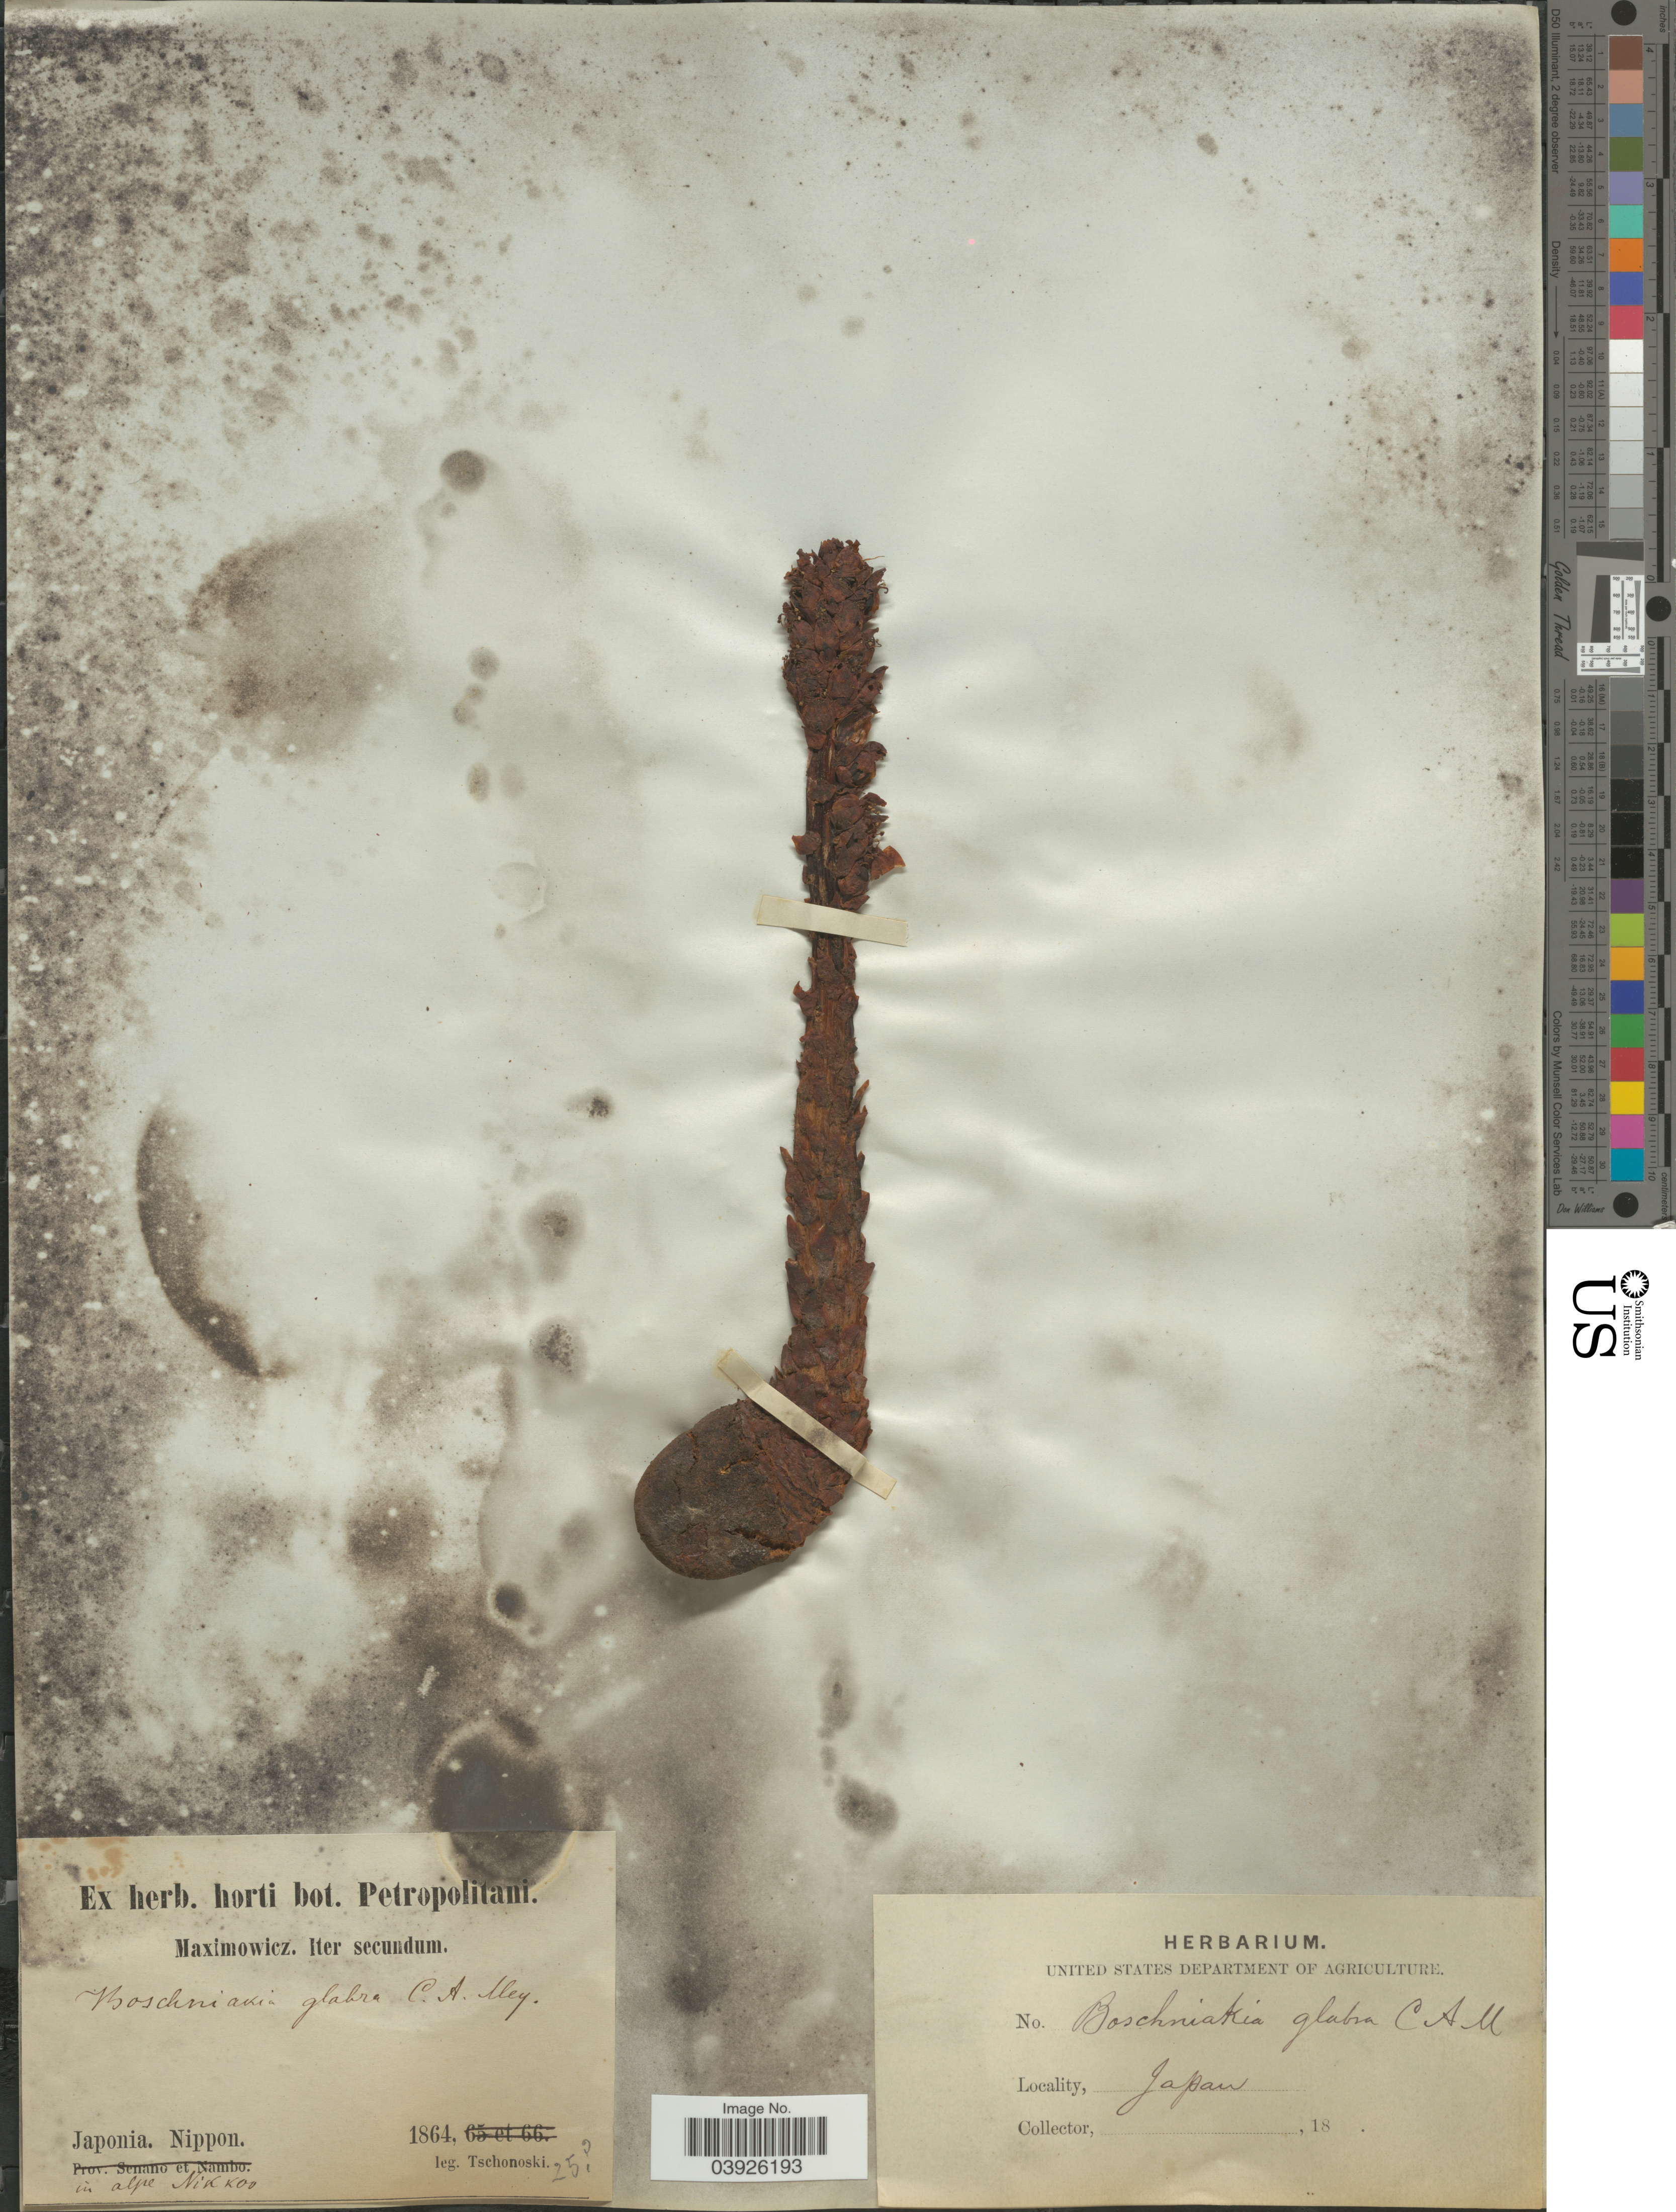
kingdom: Plantae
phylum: Tracheophyta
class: Magnoliopsida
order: Lamiales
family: Orobanchaceae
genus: Boschniakia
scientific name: Boschniakia glabra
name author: C.A. Mey. ex Bong.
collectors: -. Tschonoski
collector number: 25?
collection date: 1864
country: Japan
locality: Nippon.